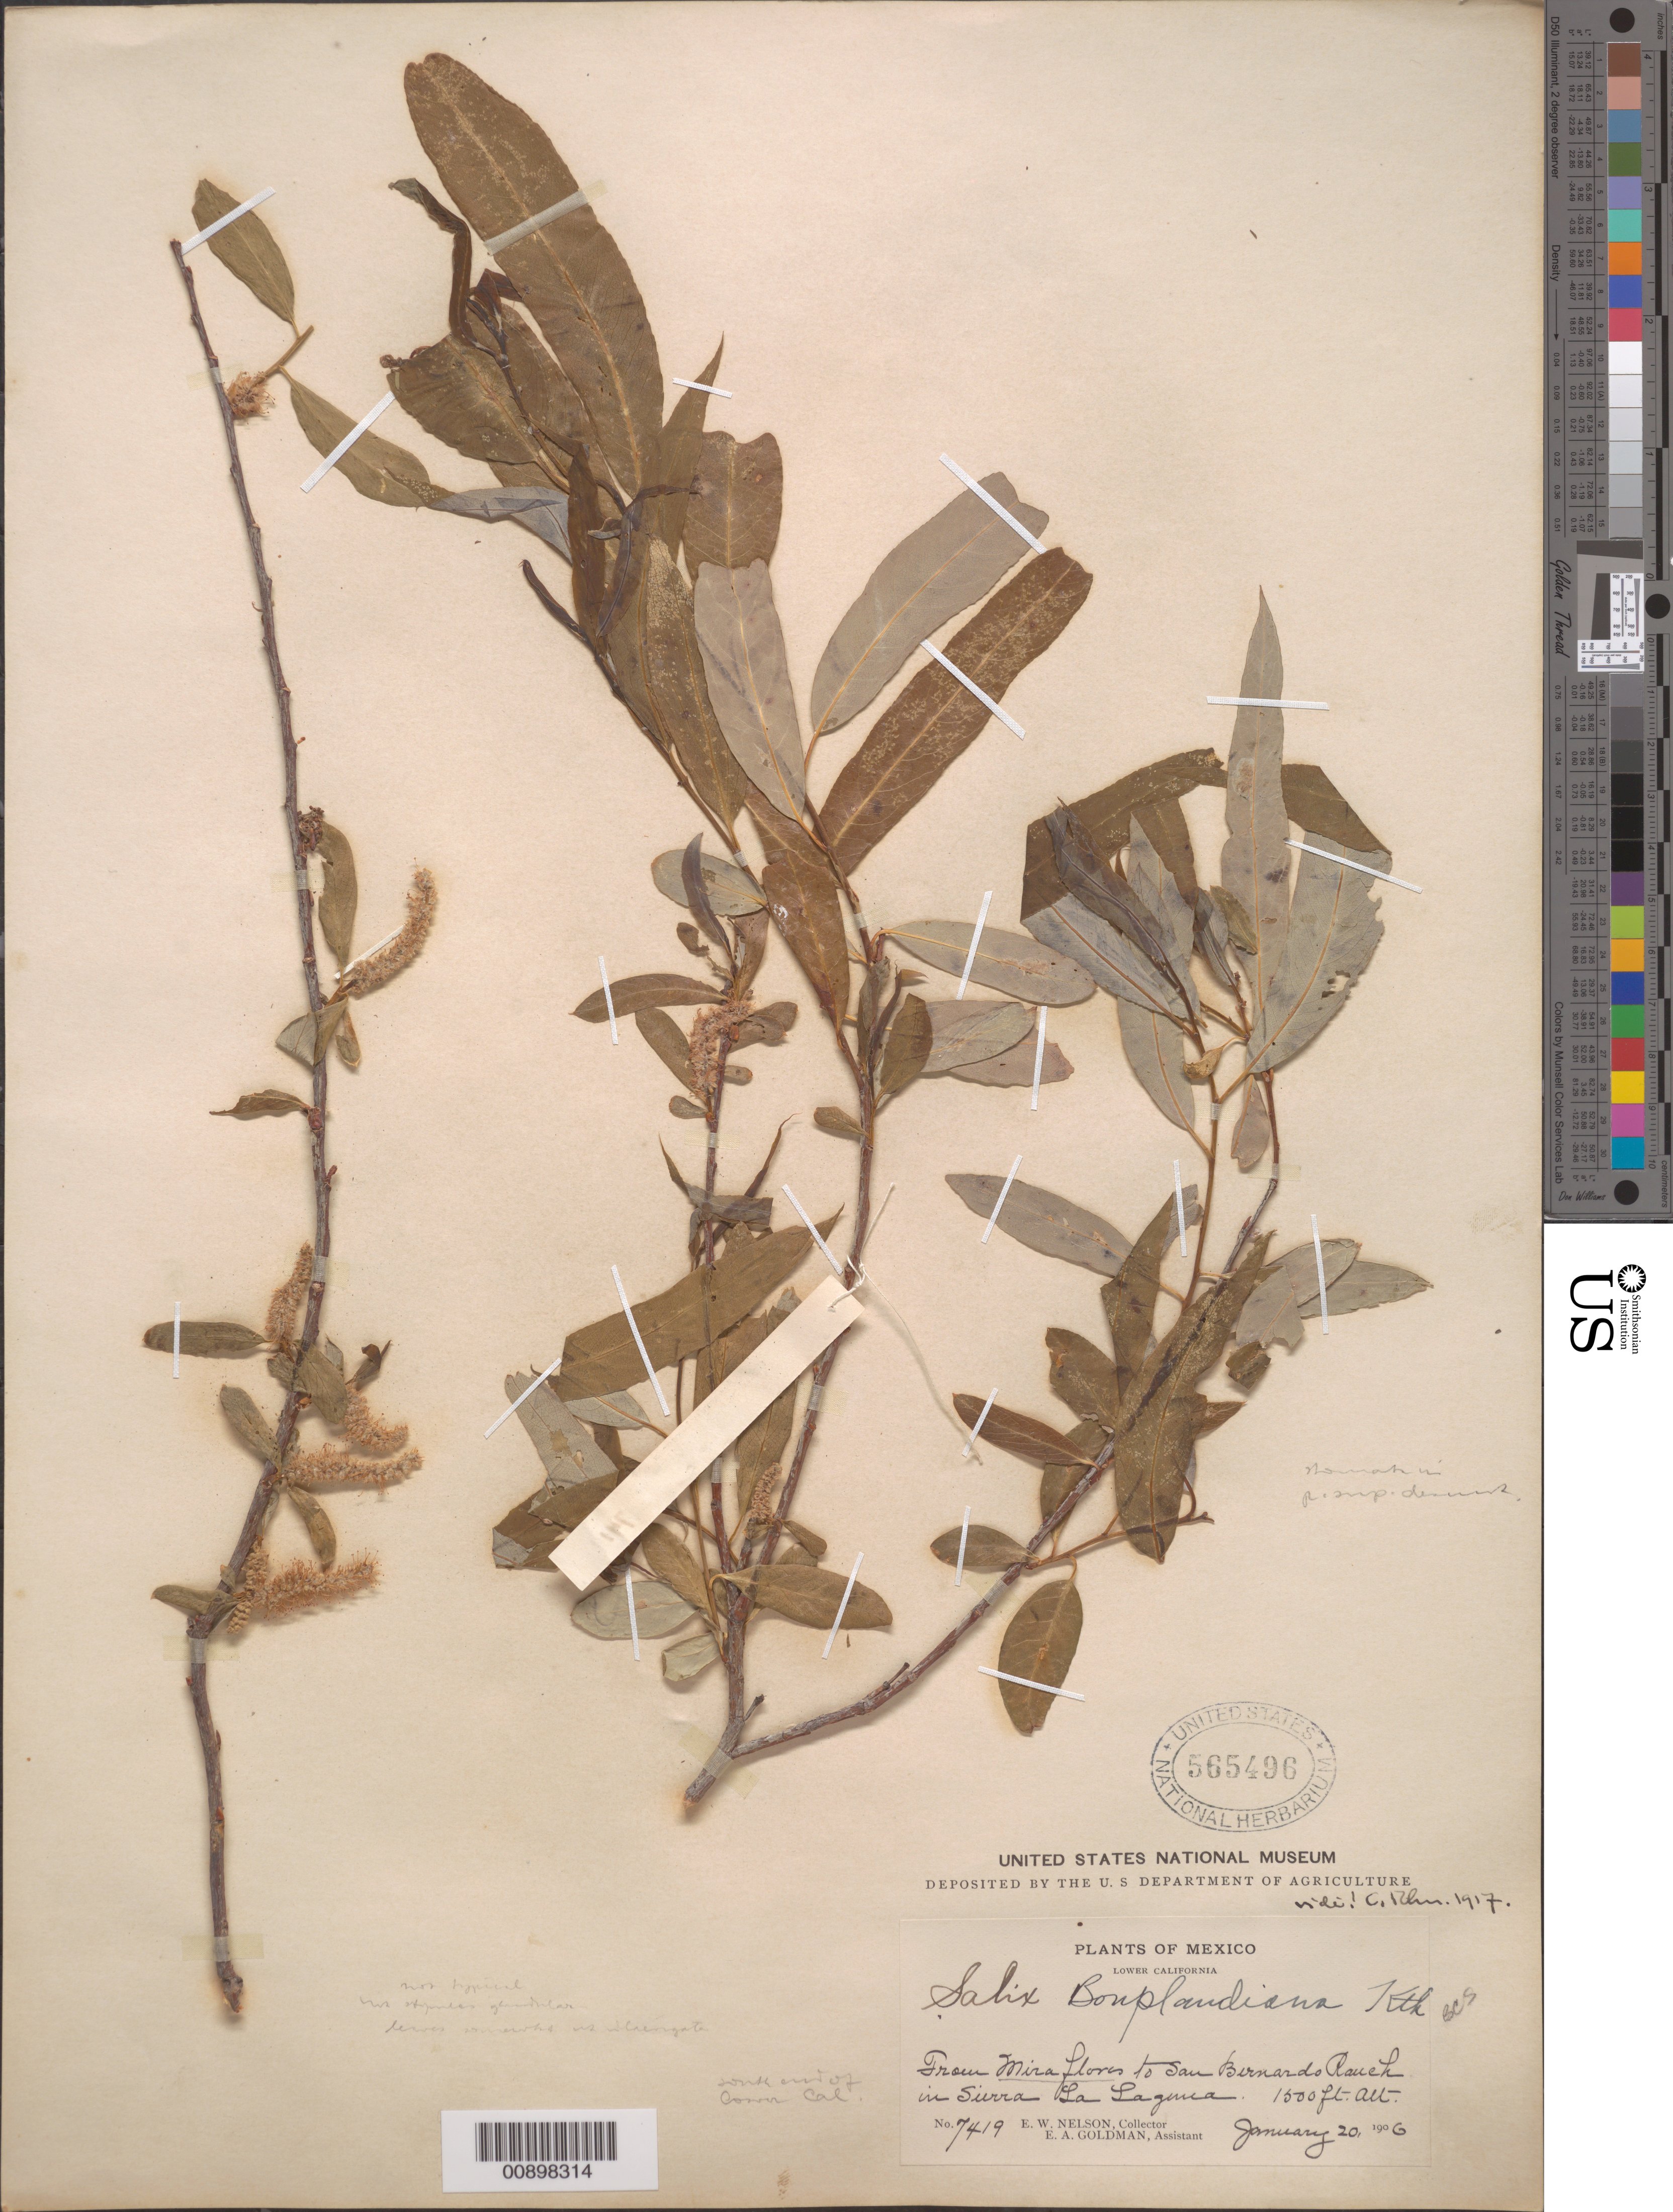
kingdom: Plantae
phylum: Tracheophyta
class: Magnoliopsida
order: Malpighiales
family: Salicaceae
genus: Salix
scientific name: Salix bonplandiana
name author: Kunth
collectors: E. W. Nelson & E. A. Goldman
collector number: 7419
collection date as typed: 20 Jan 1906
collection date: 1906-01-20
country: Mexico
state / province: Baja California Sur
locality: From Miraflores to San Bernardo Ranch in Sierra La Laguna. Lower California.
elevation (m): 457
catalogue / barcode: US 565496